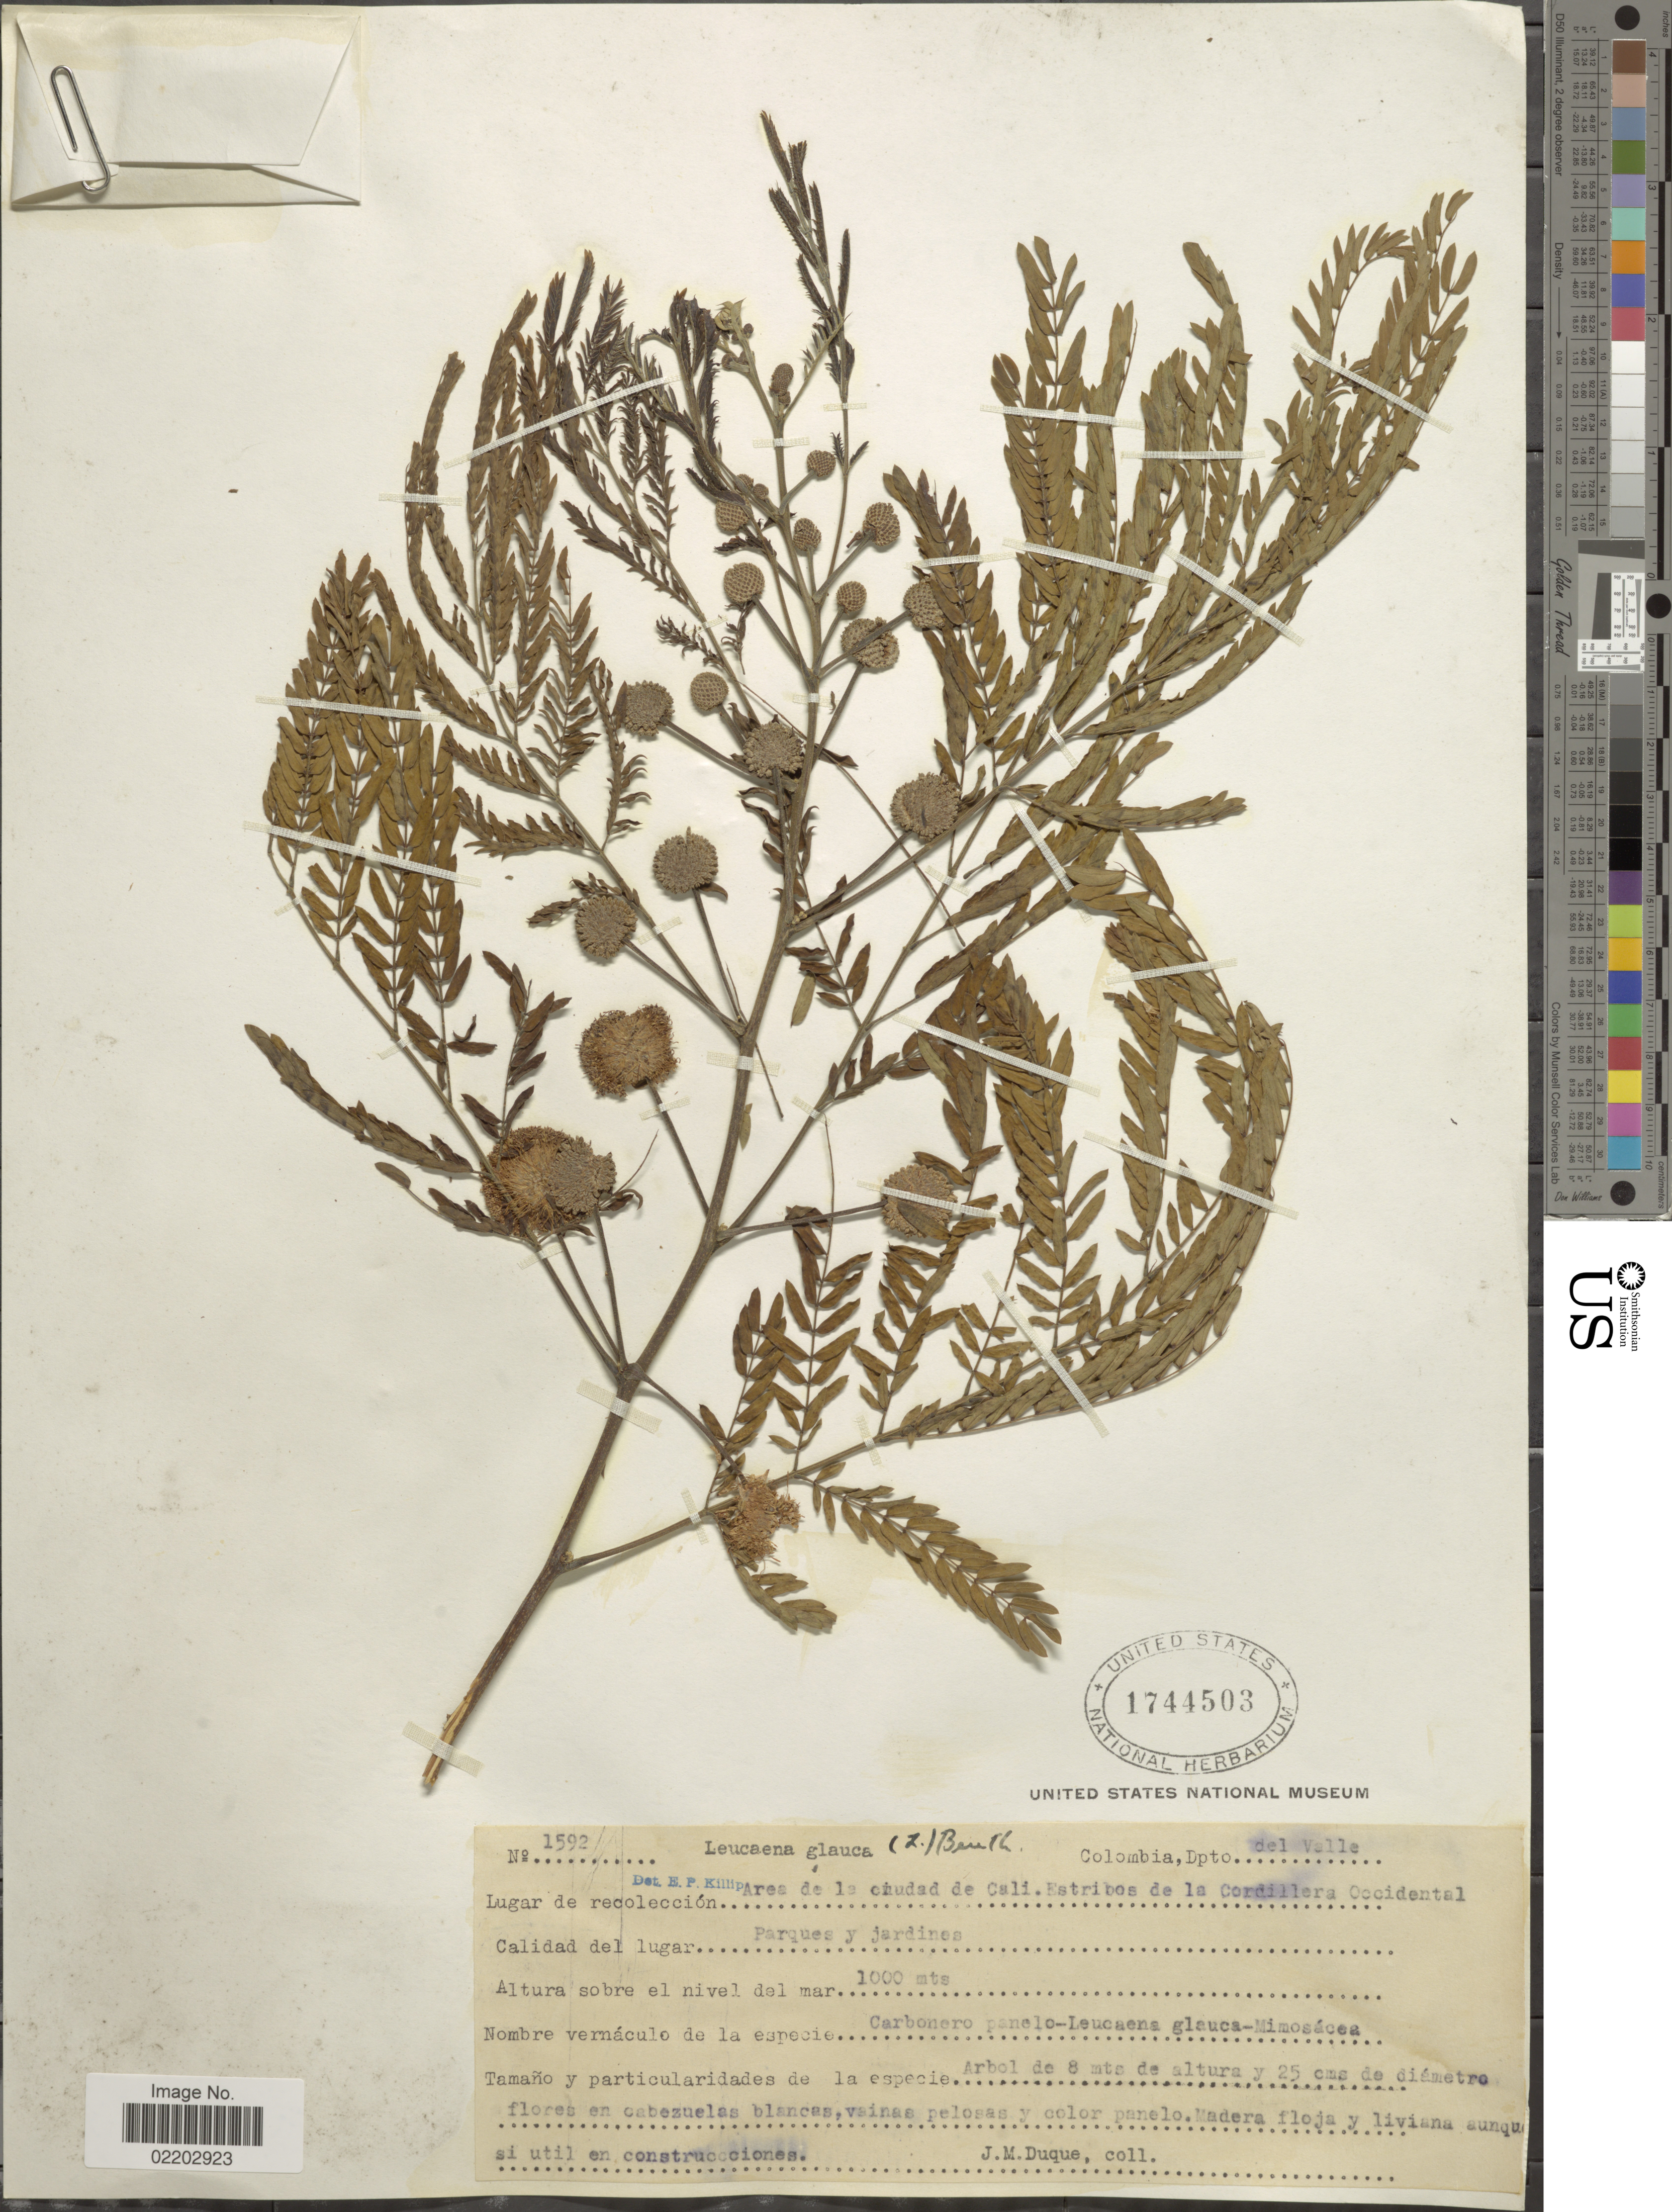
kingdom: Plantae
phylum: Tracheophyta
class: Magnoliopsida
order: Fabales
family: Fabaceae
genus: Leucaena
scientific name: Leucaena leucocephala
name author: (Lam.) de Wit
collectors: J. Duque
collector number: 1592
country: Colombia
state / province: Valle del Cauca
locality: Dpto. Del Valle, parque y jardines, madera floja y liviana aunque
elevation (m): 1000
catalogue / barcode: US 1744503